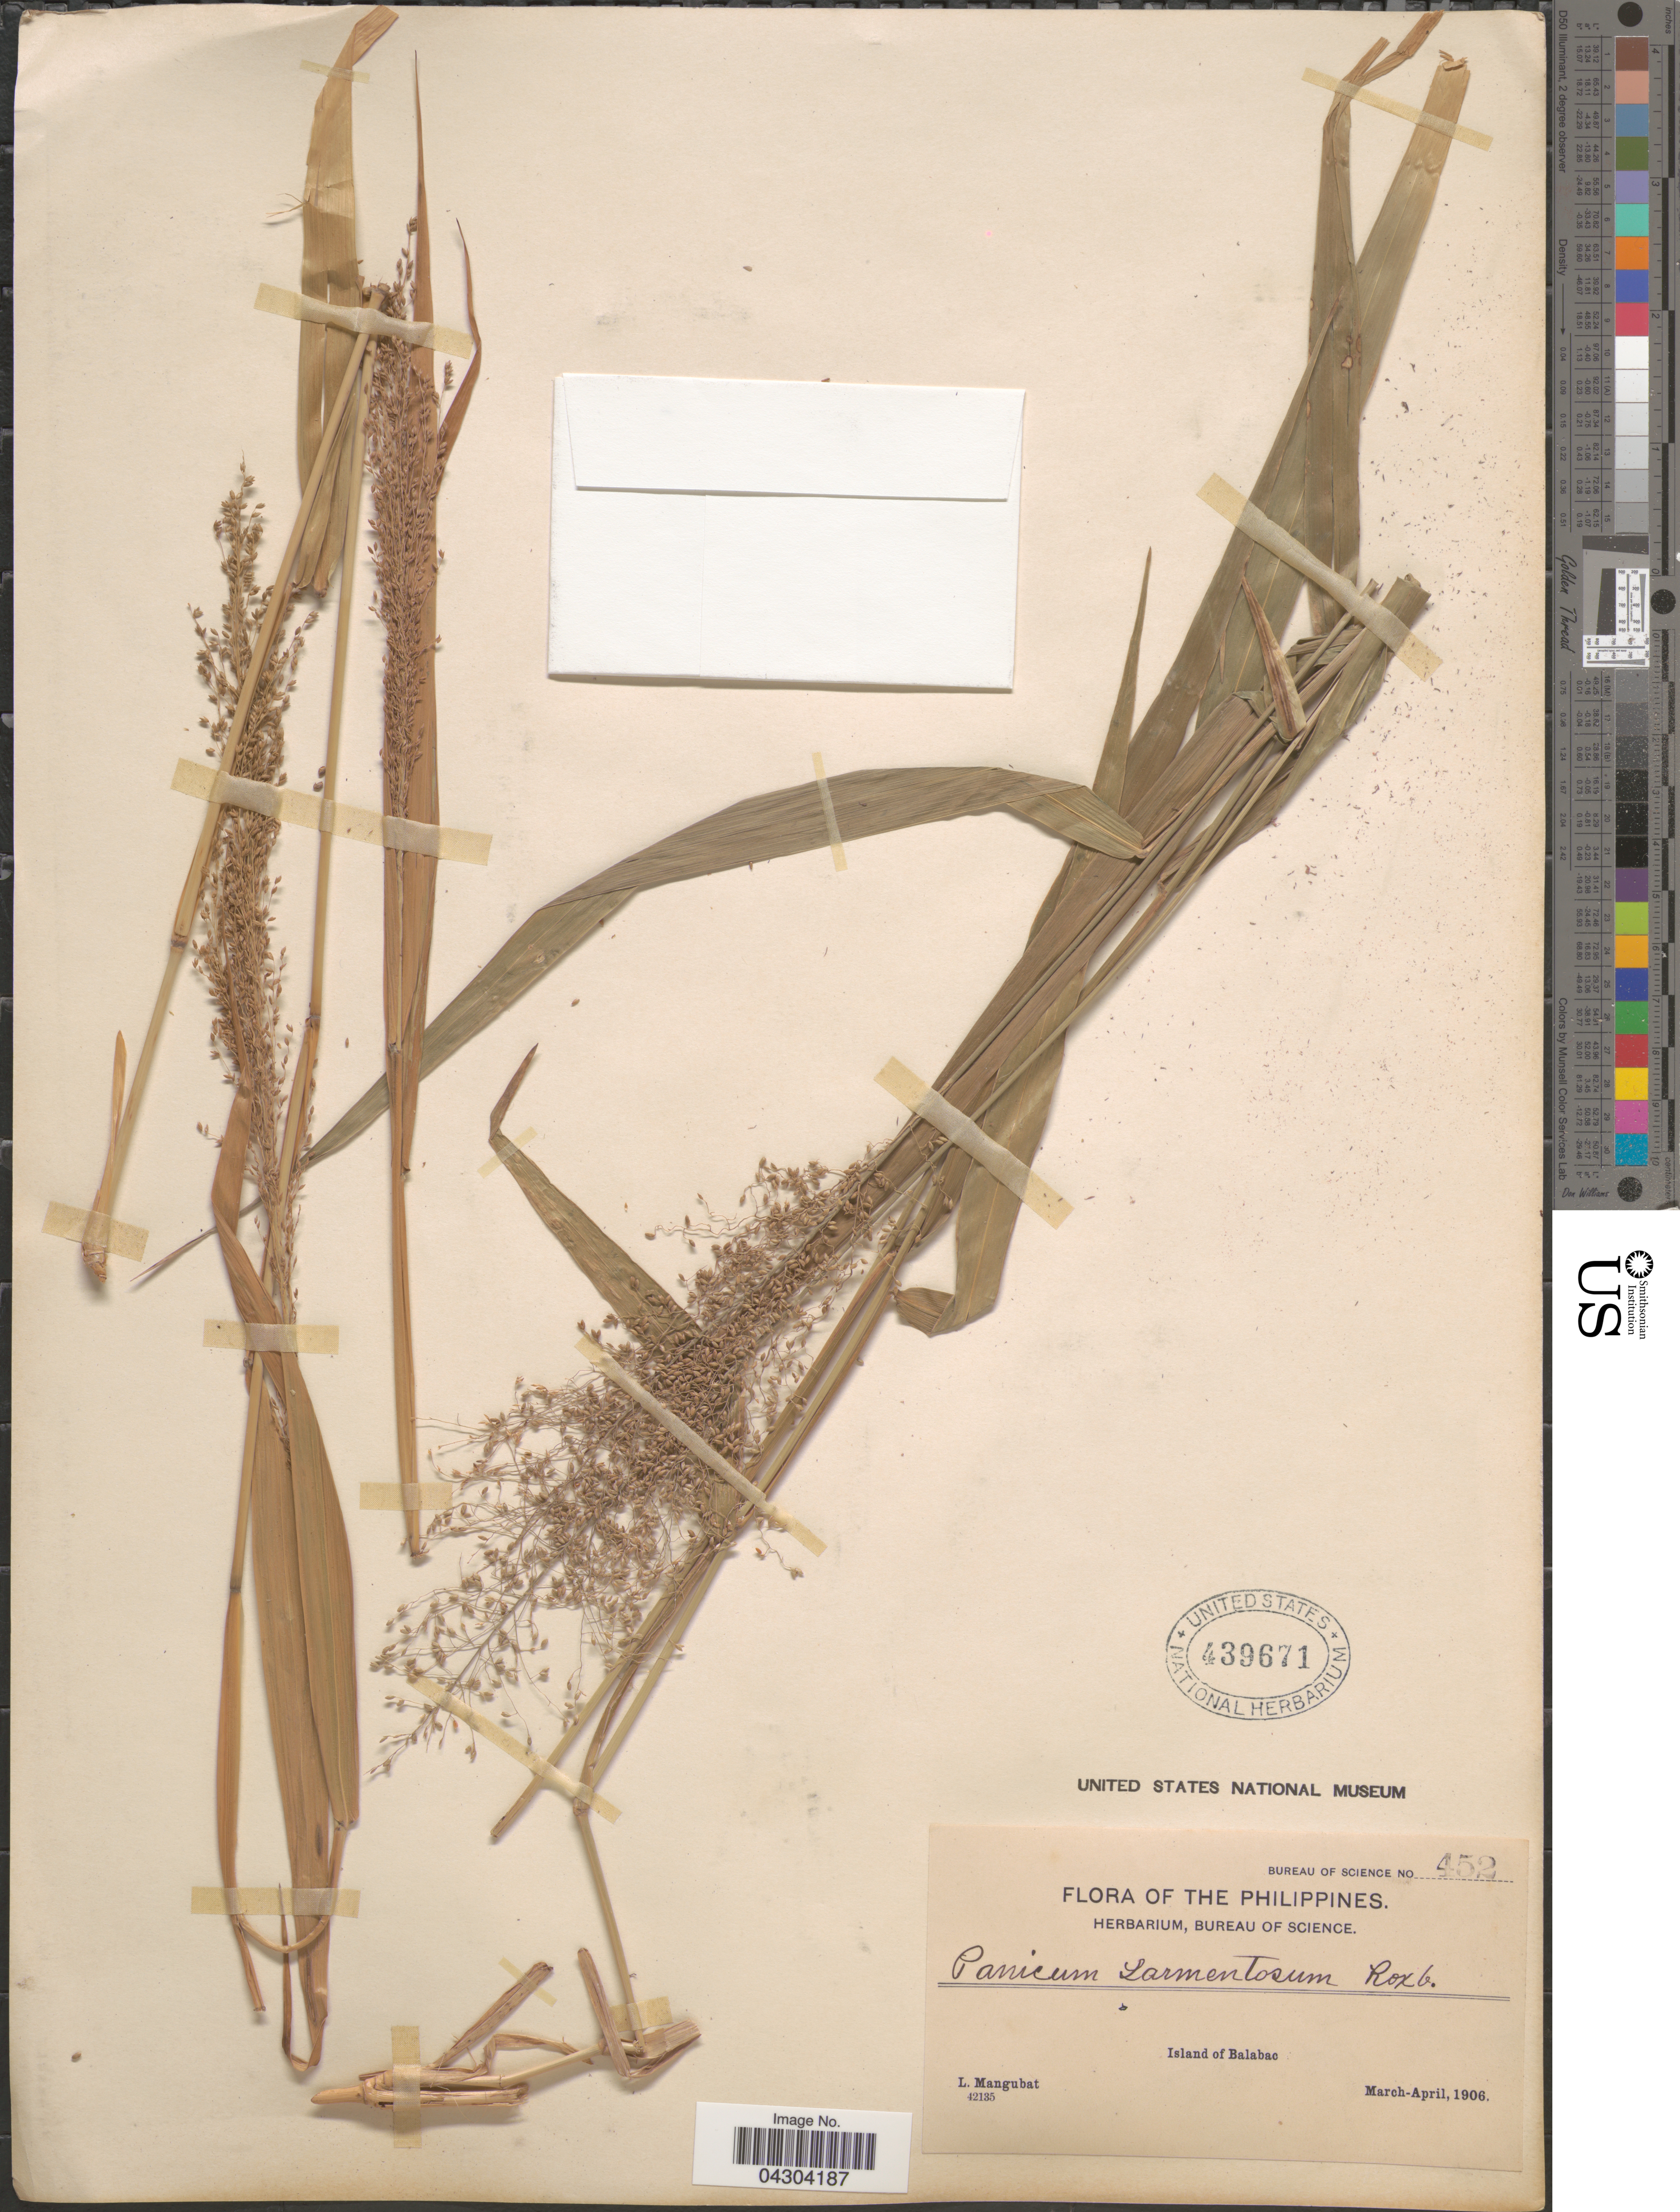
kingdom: Plantae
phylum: Tracheophyta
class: Liliopsida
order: Poales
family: Poaceae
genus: Panicum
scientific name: Panicum sarmentosum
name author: Roxb.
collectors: L. Mangubat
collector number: Bureau of Science 452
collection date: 1906-03/1906-04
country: Philippines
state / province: Mimaropa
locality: Island of Balabac.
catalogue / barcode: US 439671